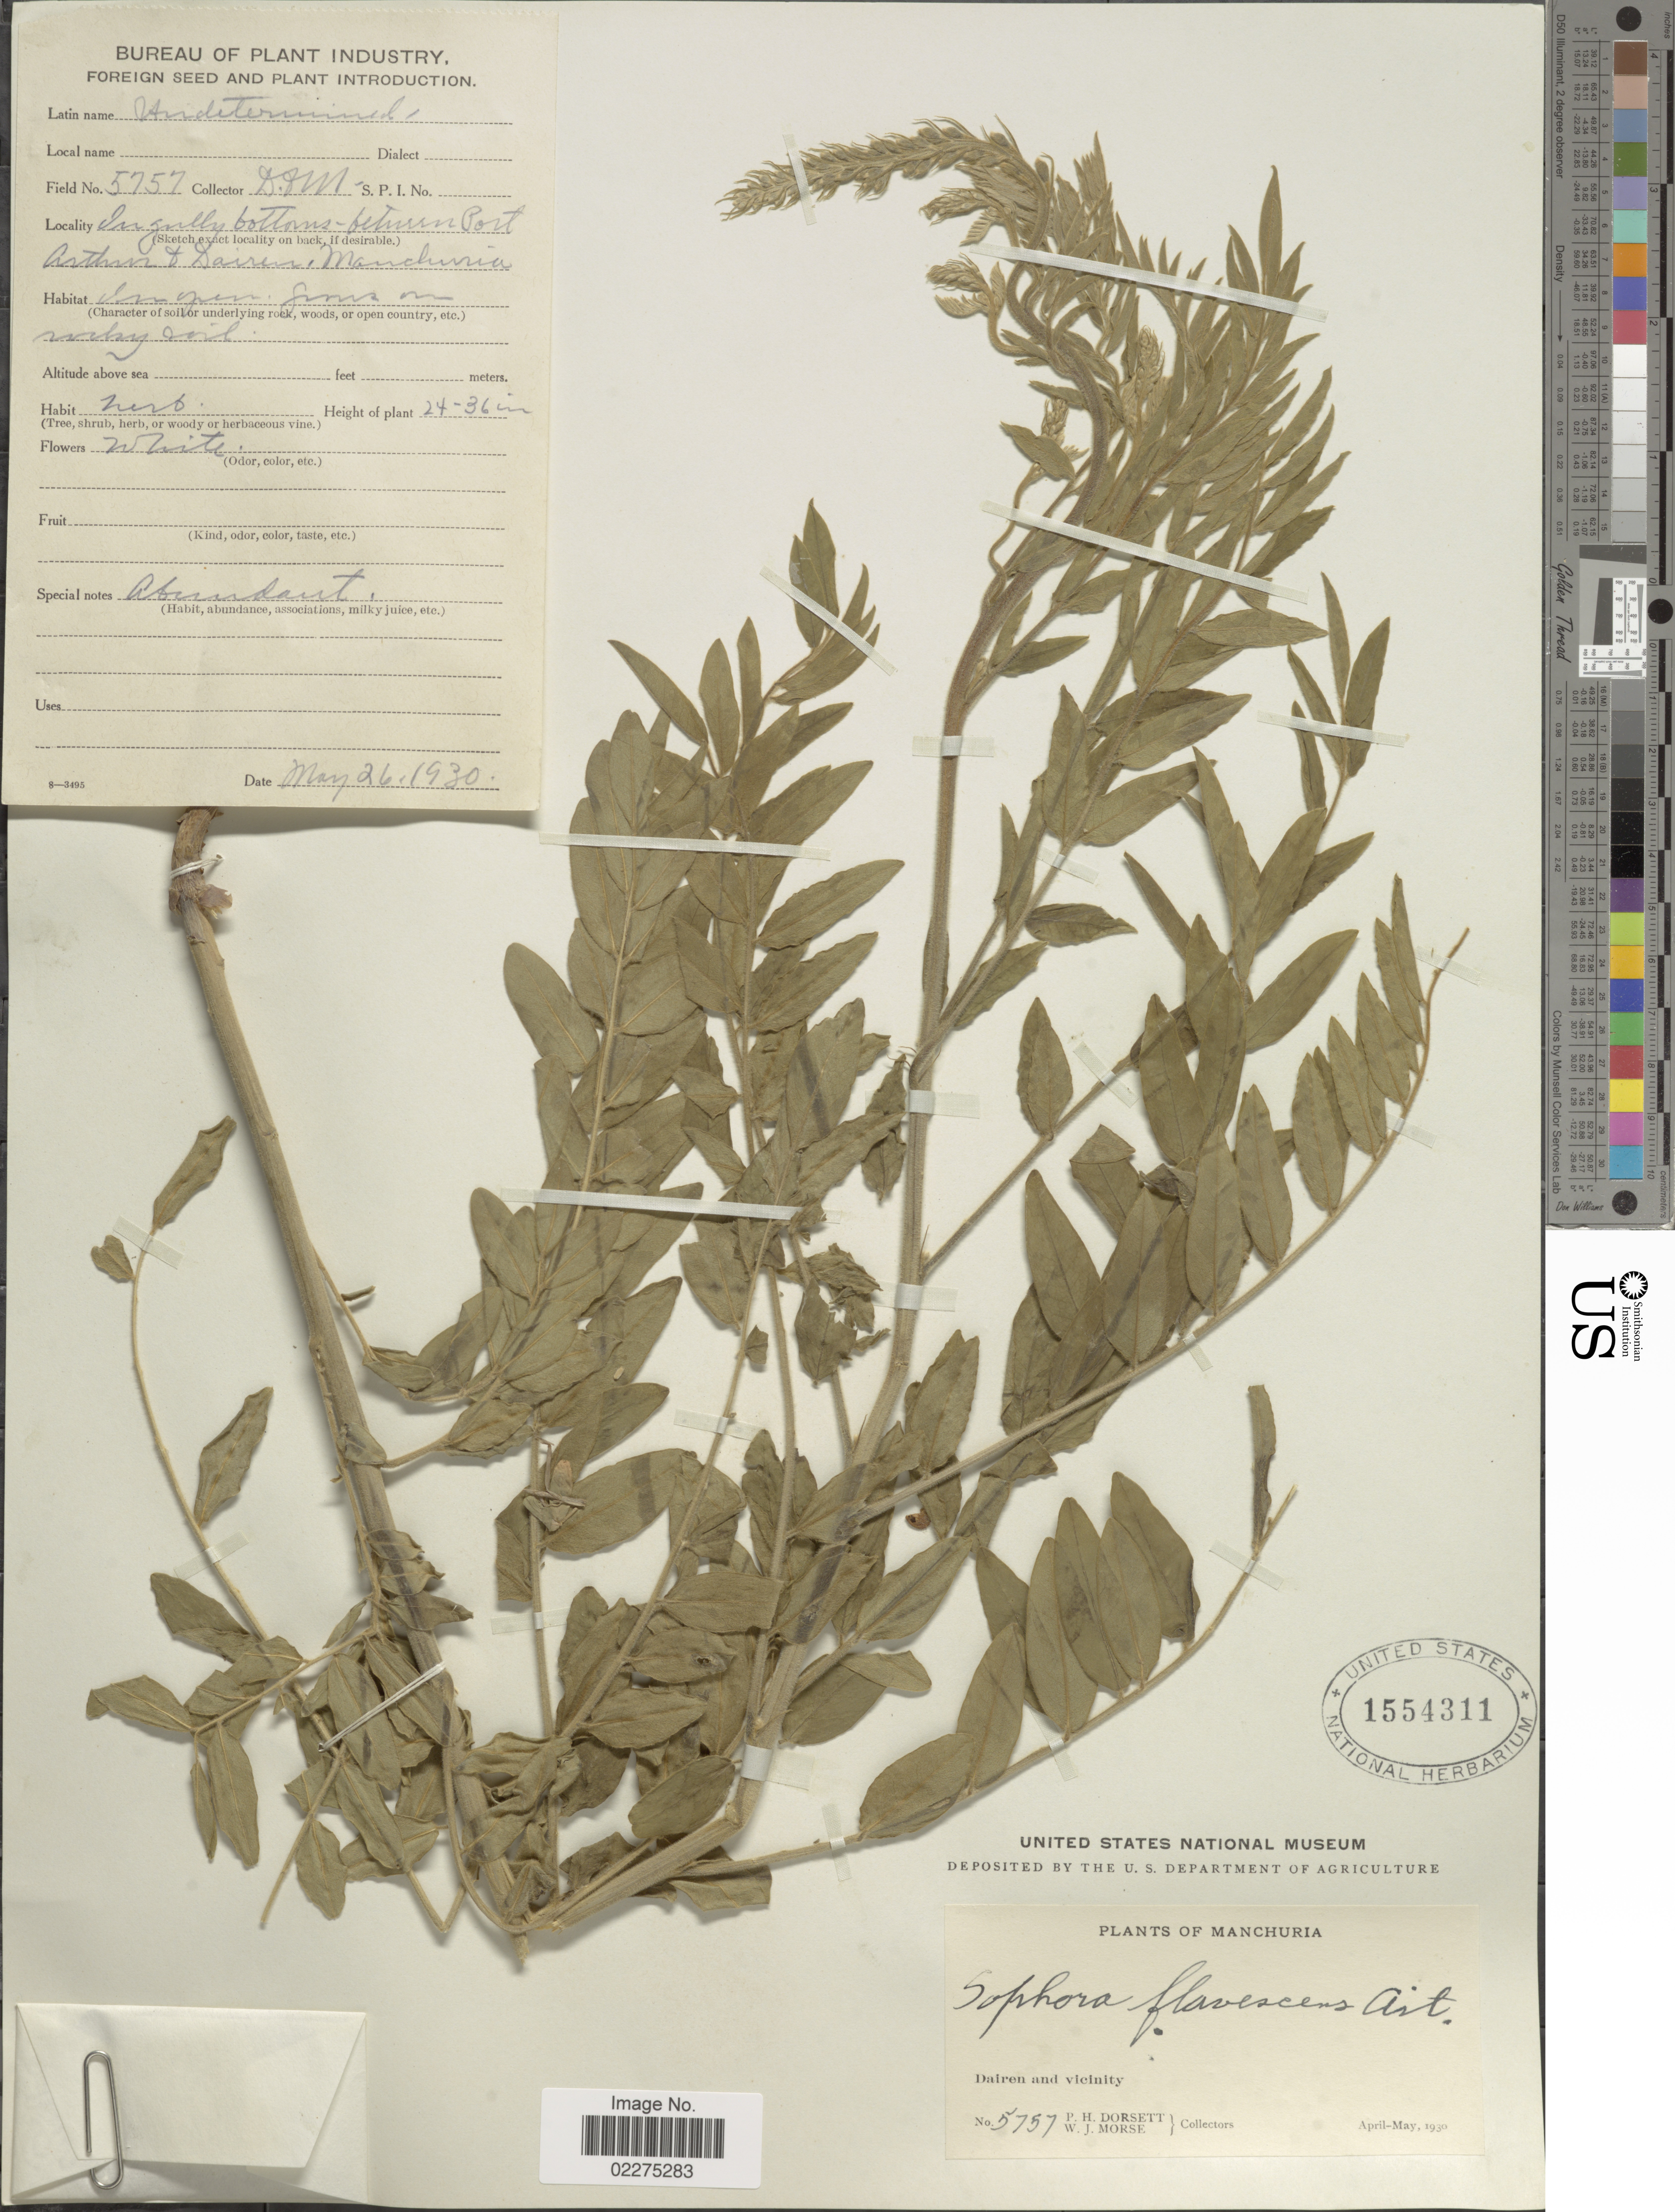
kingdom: Plantae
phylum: Tracheophyta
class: Magnoliopsida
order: Fabales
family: Fabaceae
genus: Sophora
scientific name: Sophora flavescens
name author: Aiton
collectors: P. H. Dorsett & W. J. Morse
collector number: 5757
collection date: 1930-05-26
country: China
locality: Manchuria. Dairen and vicinity. Between Port Arthur & Dairen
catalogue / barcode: US 1554311